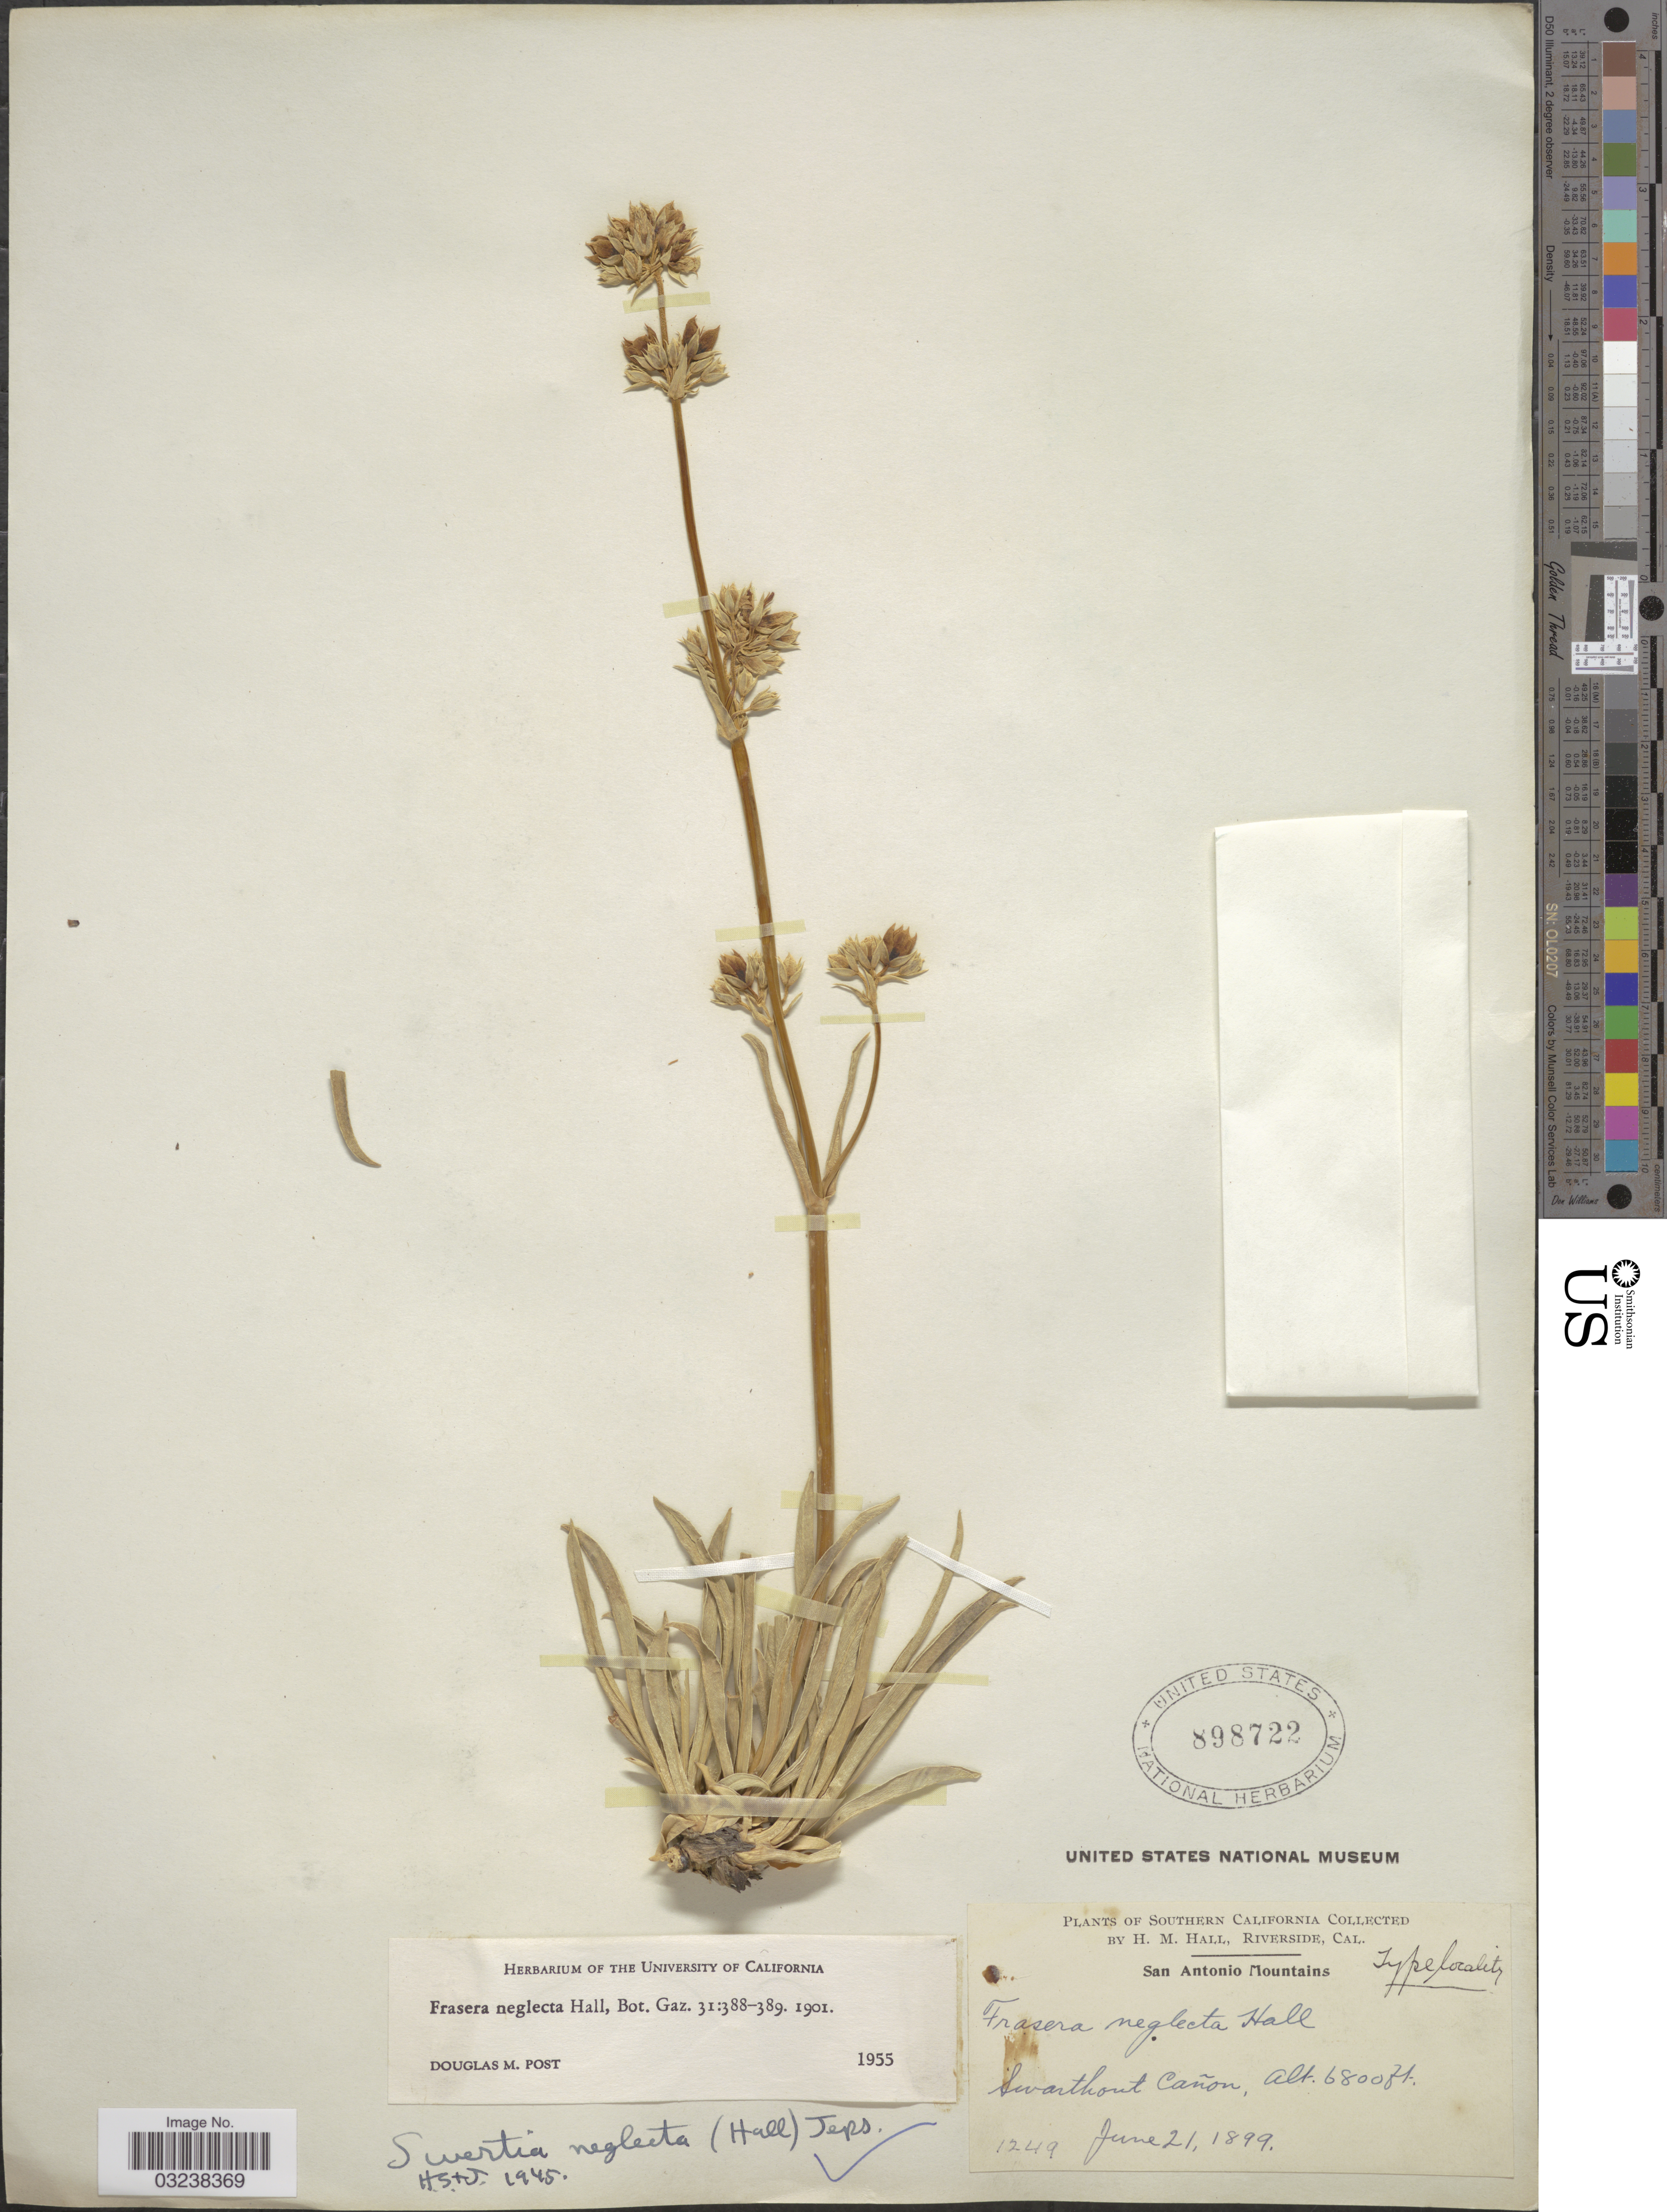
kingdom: Plantae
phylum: Tracheophyta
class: Magnoliopsida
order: Gentianales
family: Gentianaceae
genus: Swertia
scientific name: Swertia neglecta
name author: (H.M. Hall) Jeps.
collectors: H. M. Hall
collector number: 1249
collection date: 1899-06-21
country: United States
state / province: California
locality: San Antonio Mountains. Swarthout Cañon.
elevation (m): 2073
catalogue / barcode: US 898722